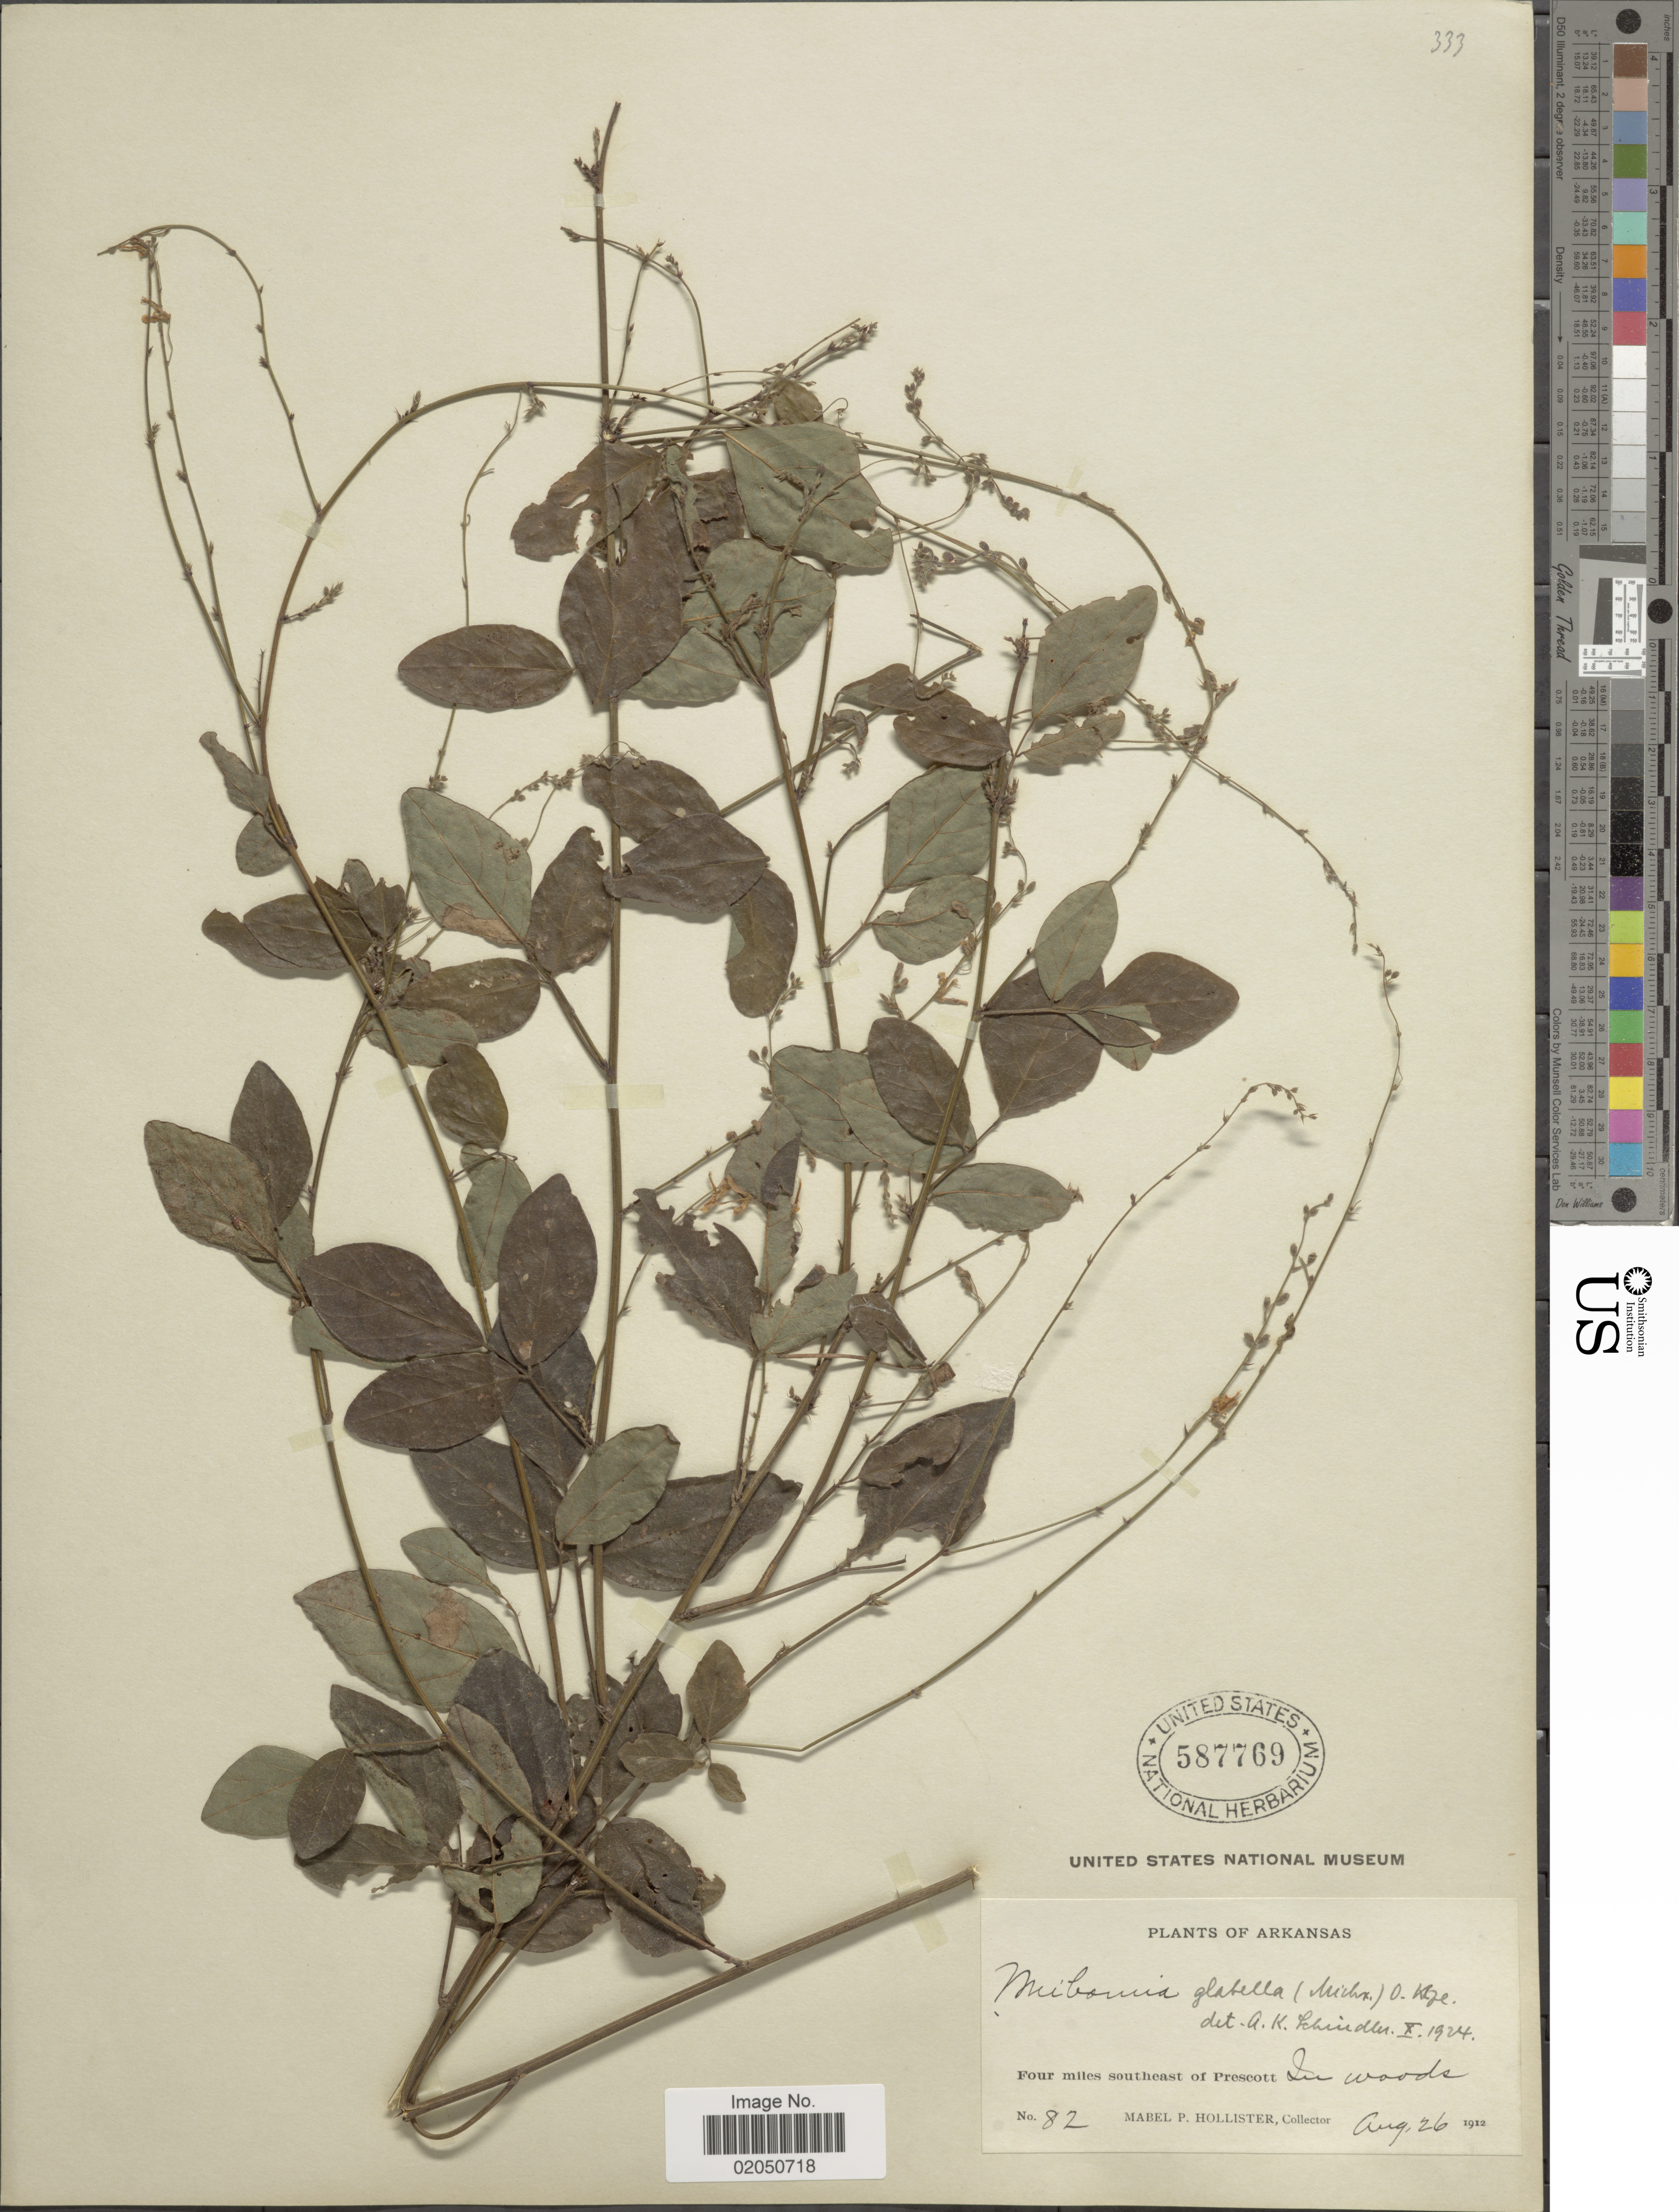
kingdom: Plantae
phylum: Tracheophyta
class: Magnoliopsida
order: Fabales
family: Fabaceae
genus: Desmodium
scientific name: Desmodium glabellum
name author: (Michx.) DC.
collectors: M. Hollister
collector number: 82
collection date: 1912-08-26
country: United States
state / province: Arkansas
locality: Four miles southeast of Prescott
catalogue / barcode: US 587769